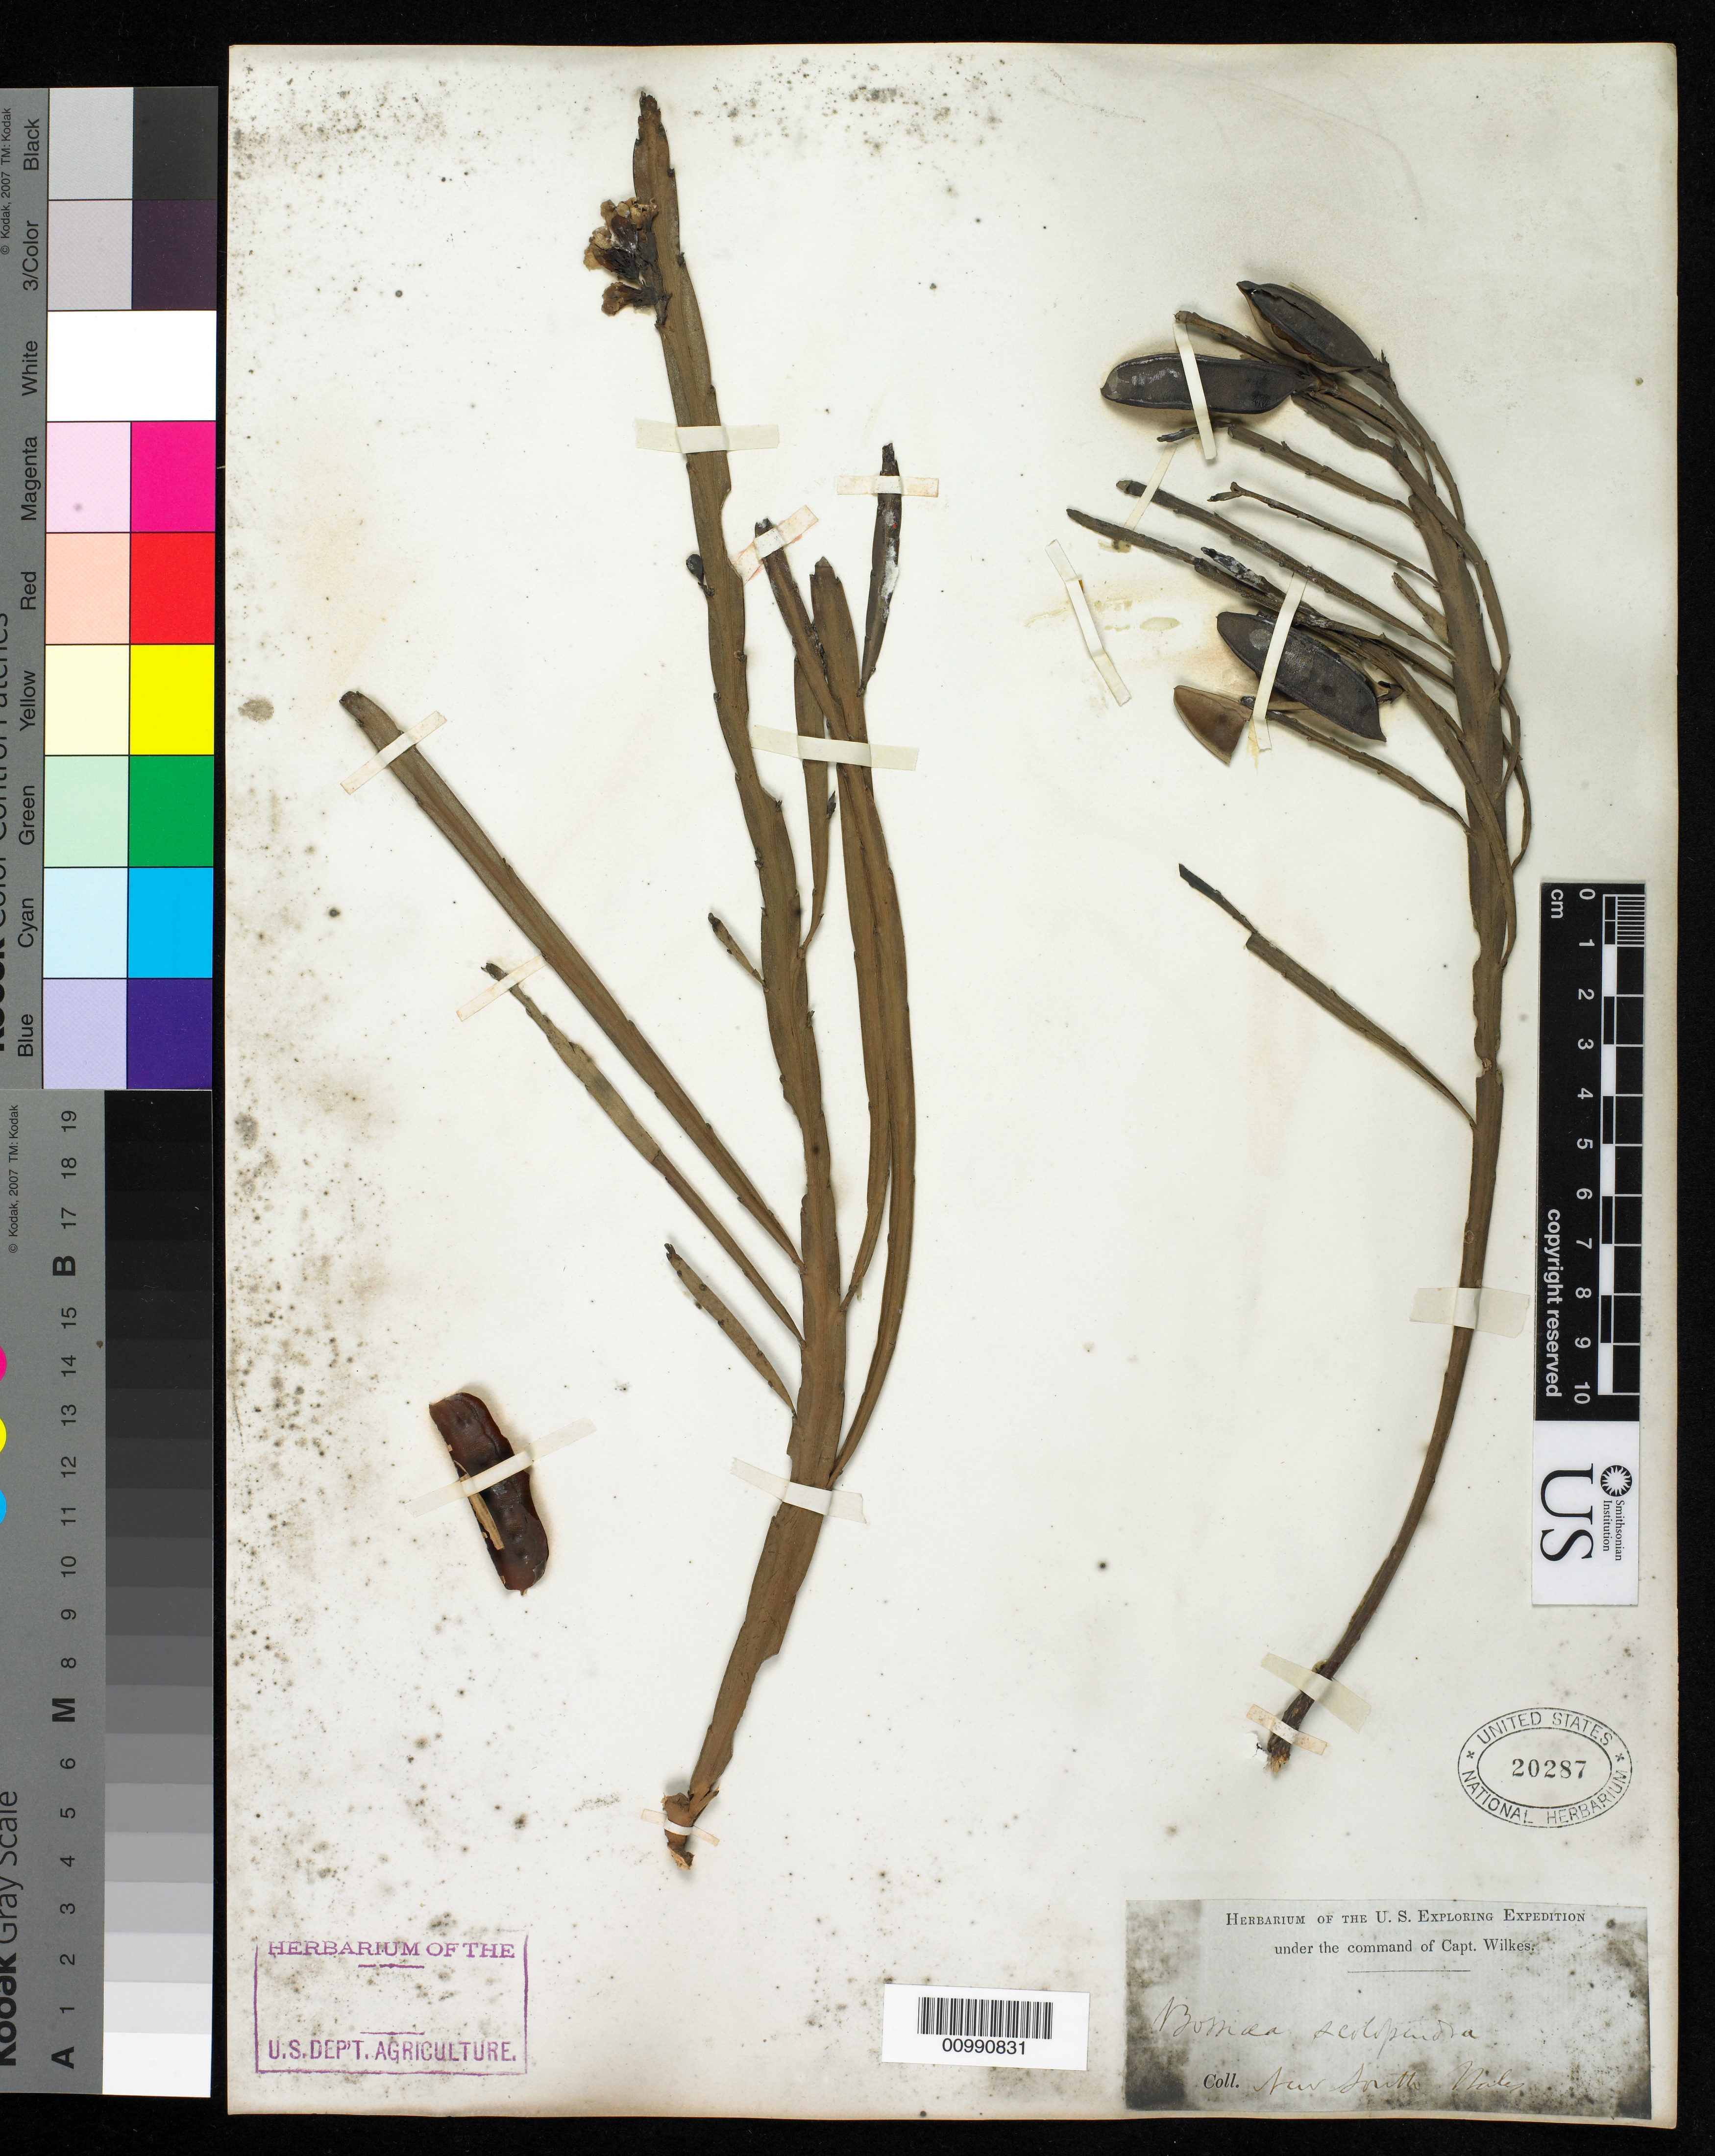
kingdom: Plantae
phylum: Tracheophyta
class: Magnoliopsida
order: Fabales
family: Fabaceae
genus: Bossiaea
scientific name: Bossiaea scolopendria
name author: Sm.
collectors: Wilkes Explor. Exped.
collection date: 1838/1842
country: Australia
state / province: New South Wales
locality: New South Wales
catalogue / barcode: US 20287